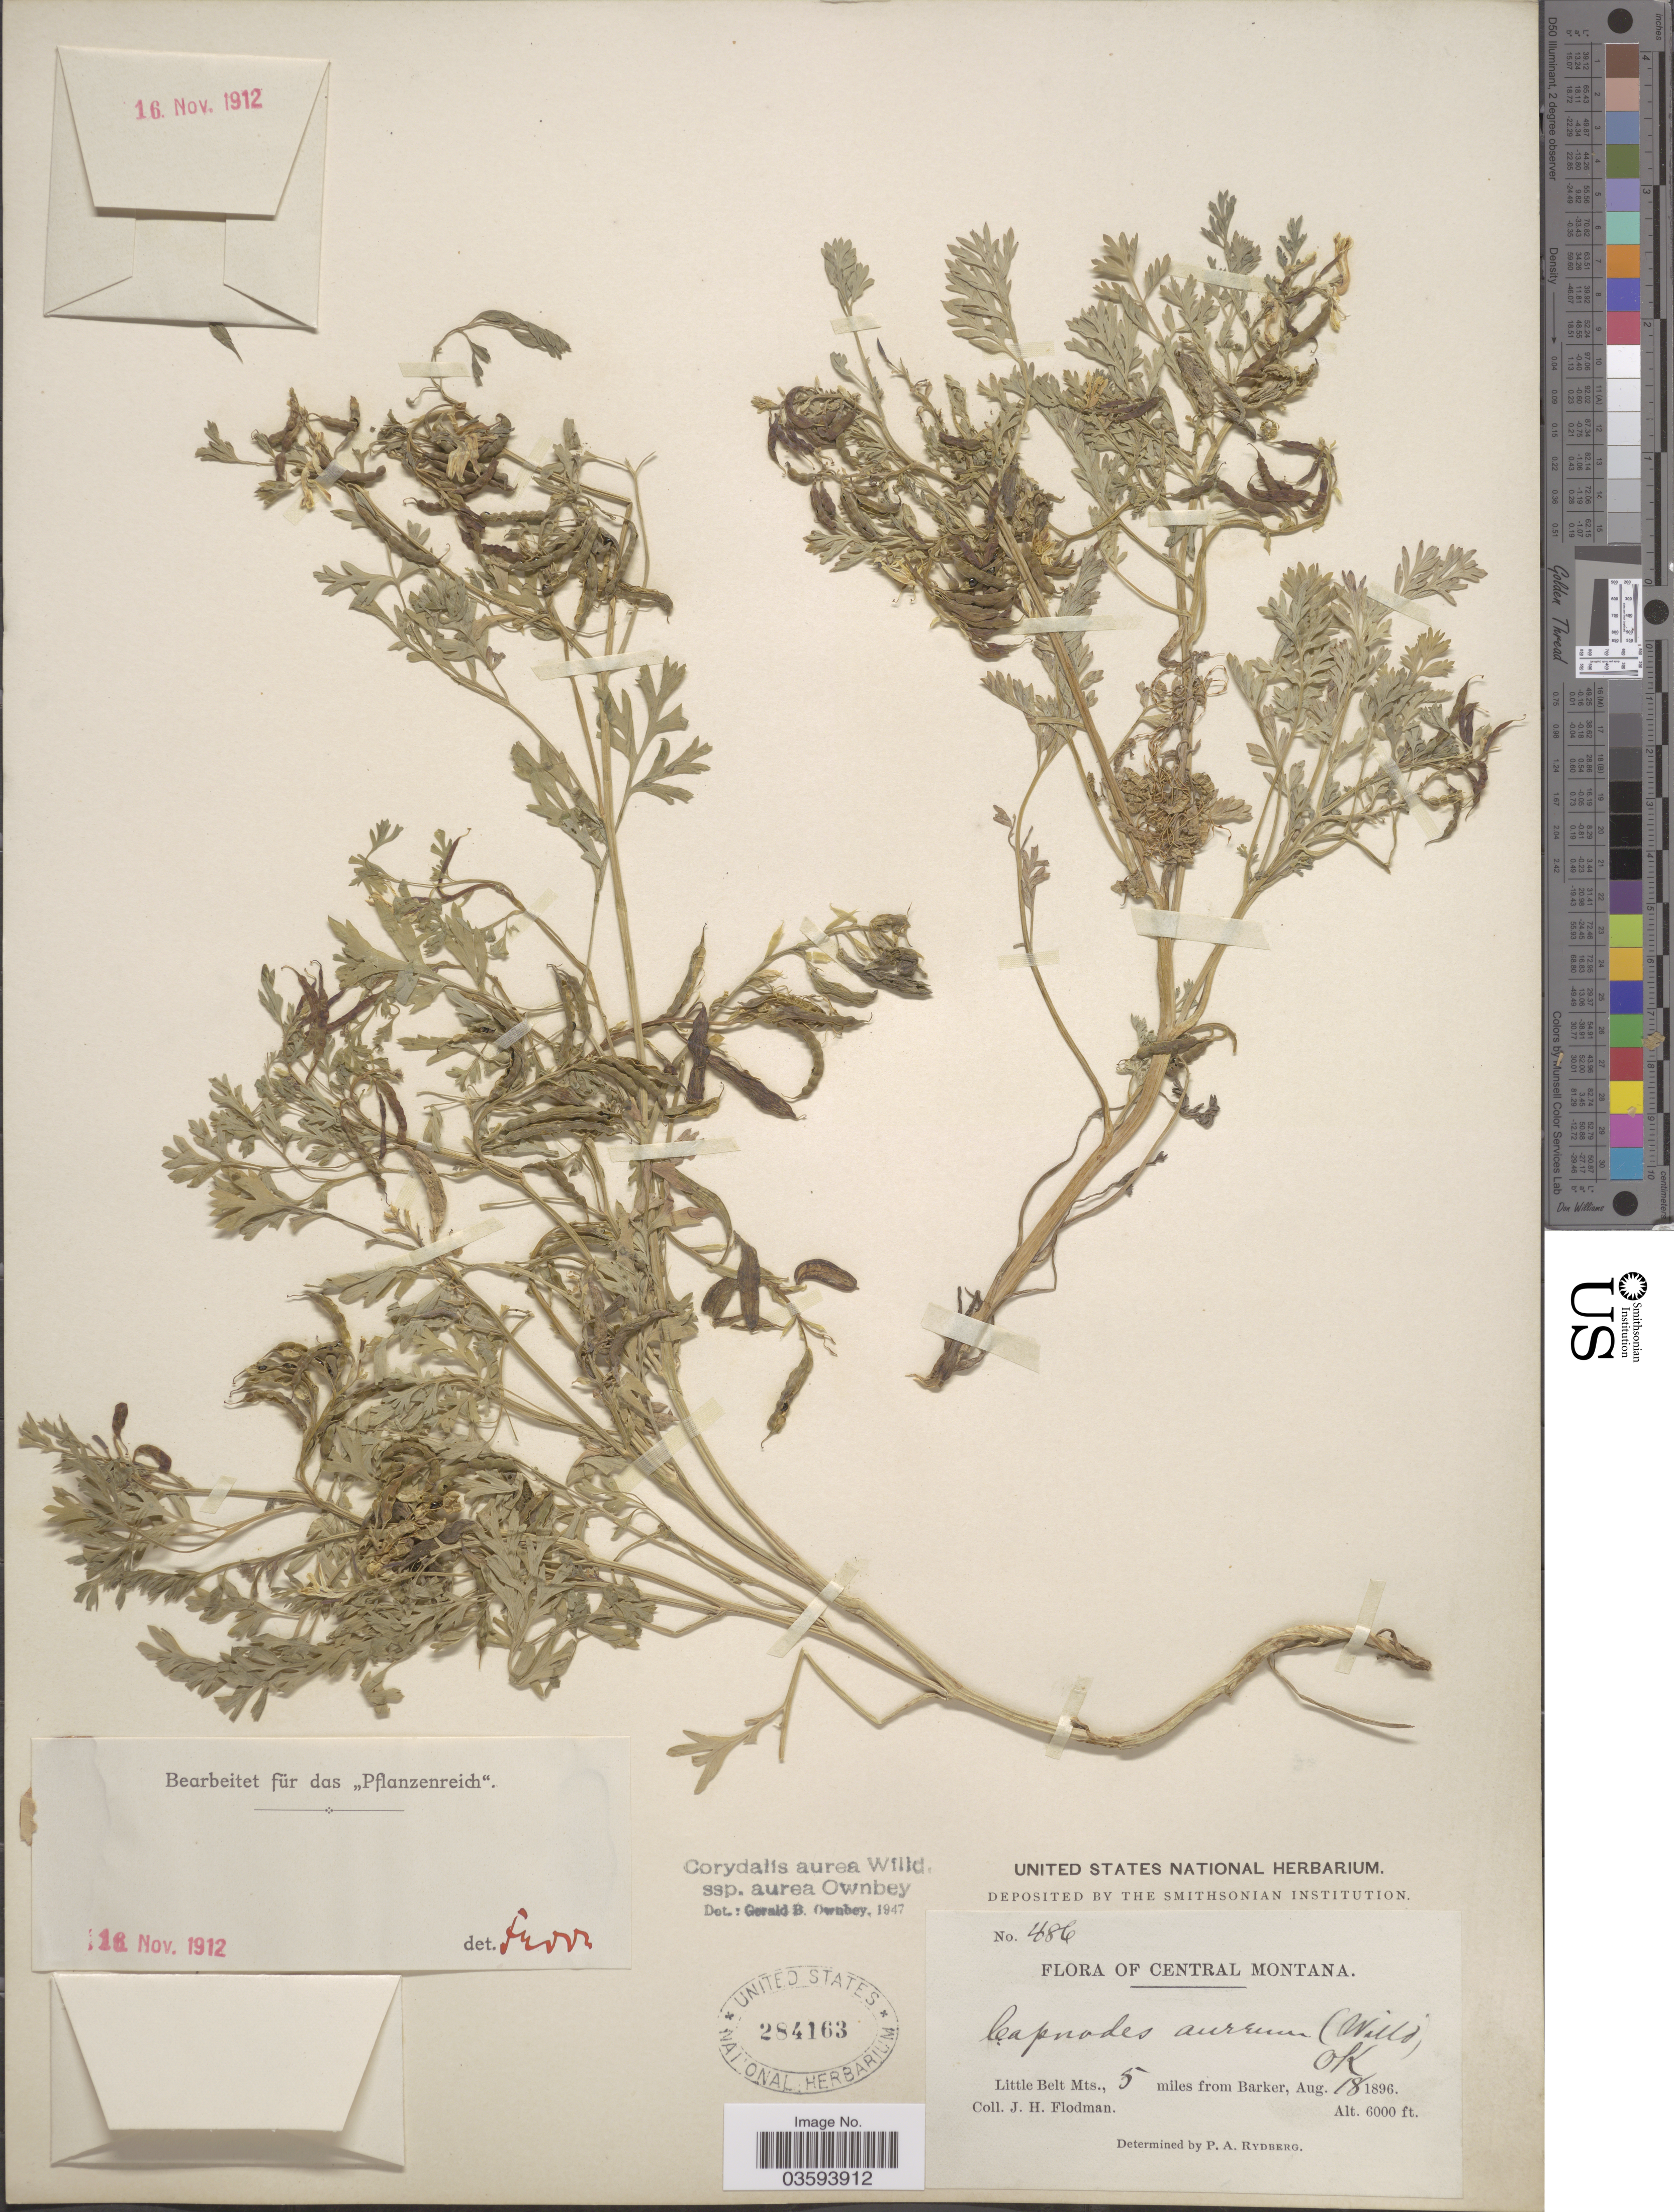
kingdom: Plantae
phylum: Tracheophyta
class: Magnoliopsida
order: Ranunculales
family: Papaveraceae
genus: Corydalis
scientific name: Corydalis aurea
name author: Willd.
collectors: J. Flodman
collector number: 486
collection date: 1896-08-18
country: United States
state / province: Montana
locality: Central Montana. Little Belt Mts., 5 miles from Barker.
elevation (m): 1829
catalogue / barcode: US 284163